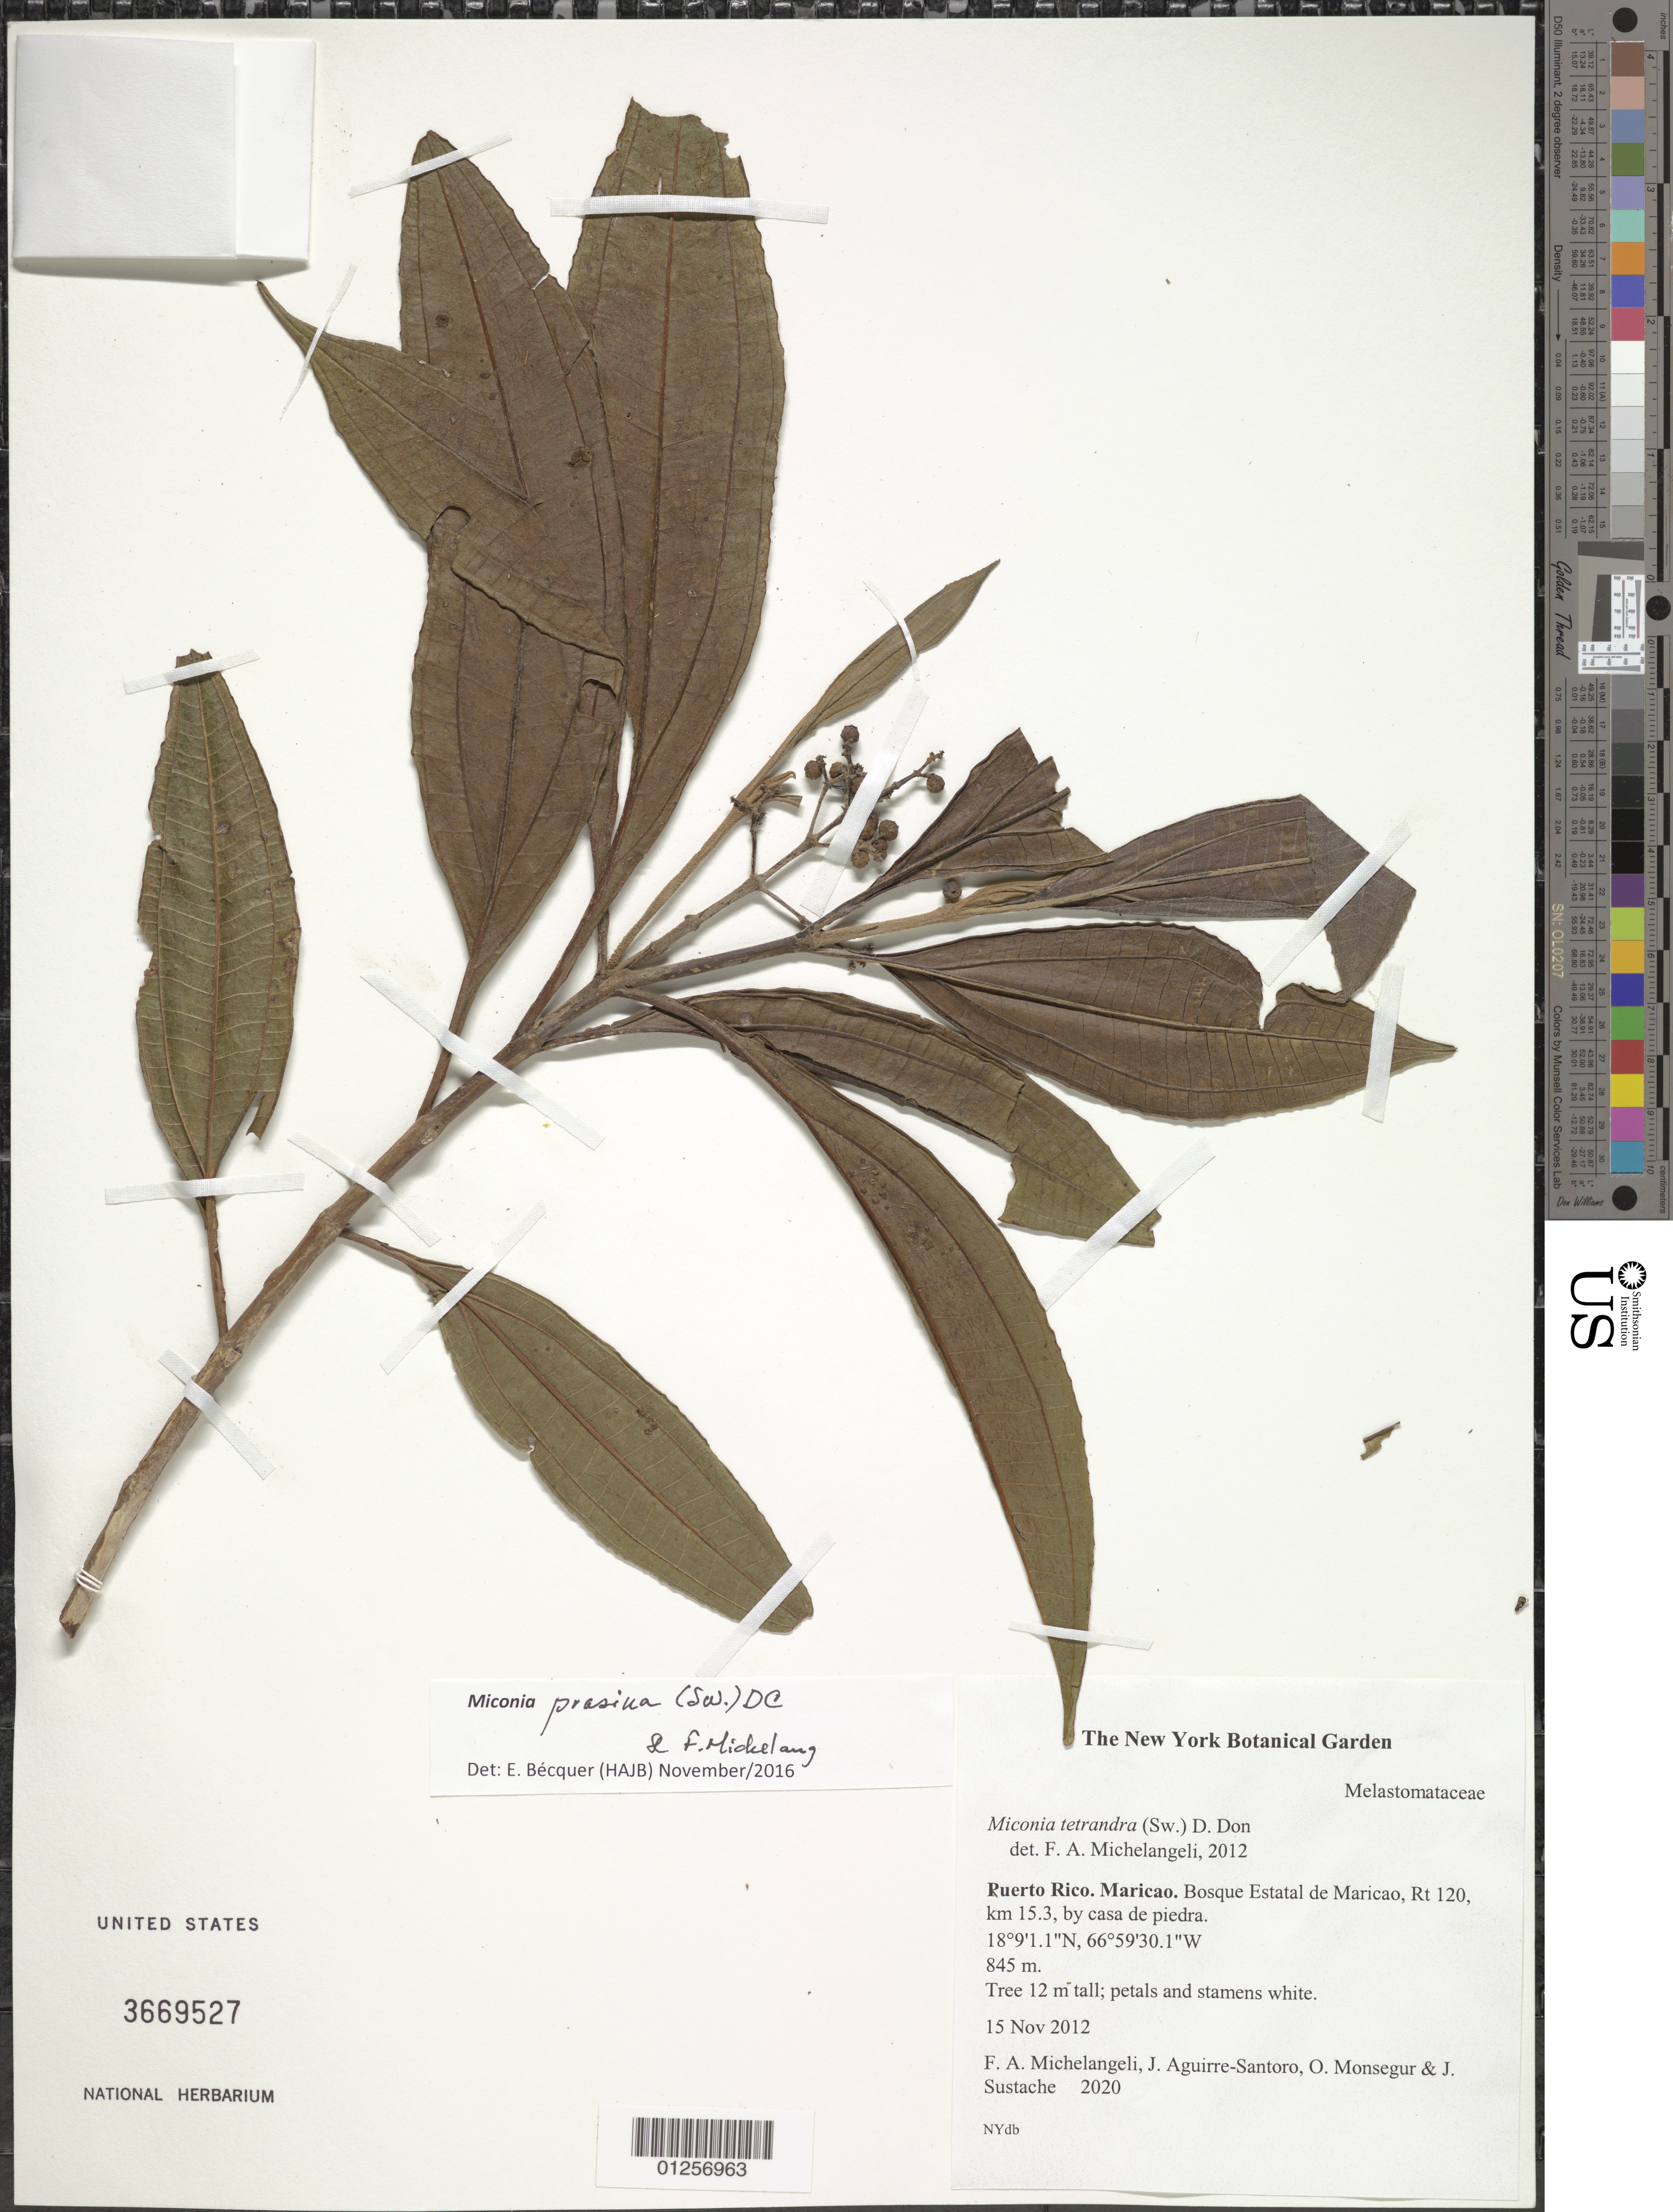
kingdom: Plantae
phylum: Tracheophyta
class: Magnoliopsida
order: Myrtales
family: Melastomataceae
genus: Miconia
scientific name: Miconia prasina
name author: (Sw.) DC.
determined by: Bécquer Granados, E. R.; Michelangeli, F. A.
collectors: F. A. Michelangeli, J. Aguirre-Santoro, O. Monsegur & J. Sustache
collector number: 2020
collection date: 2012-11-15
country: Puerto Rico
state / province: Maricao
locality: Bosque Estatal de Maricao, Rt. 120, km 15.3, by casa de peidra.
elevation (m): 845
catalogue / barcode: US 3669527